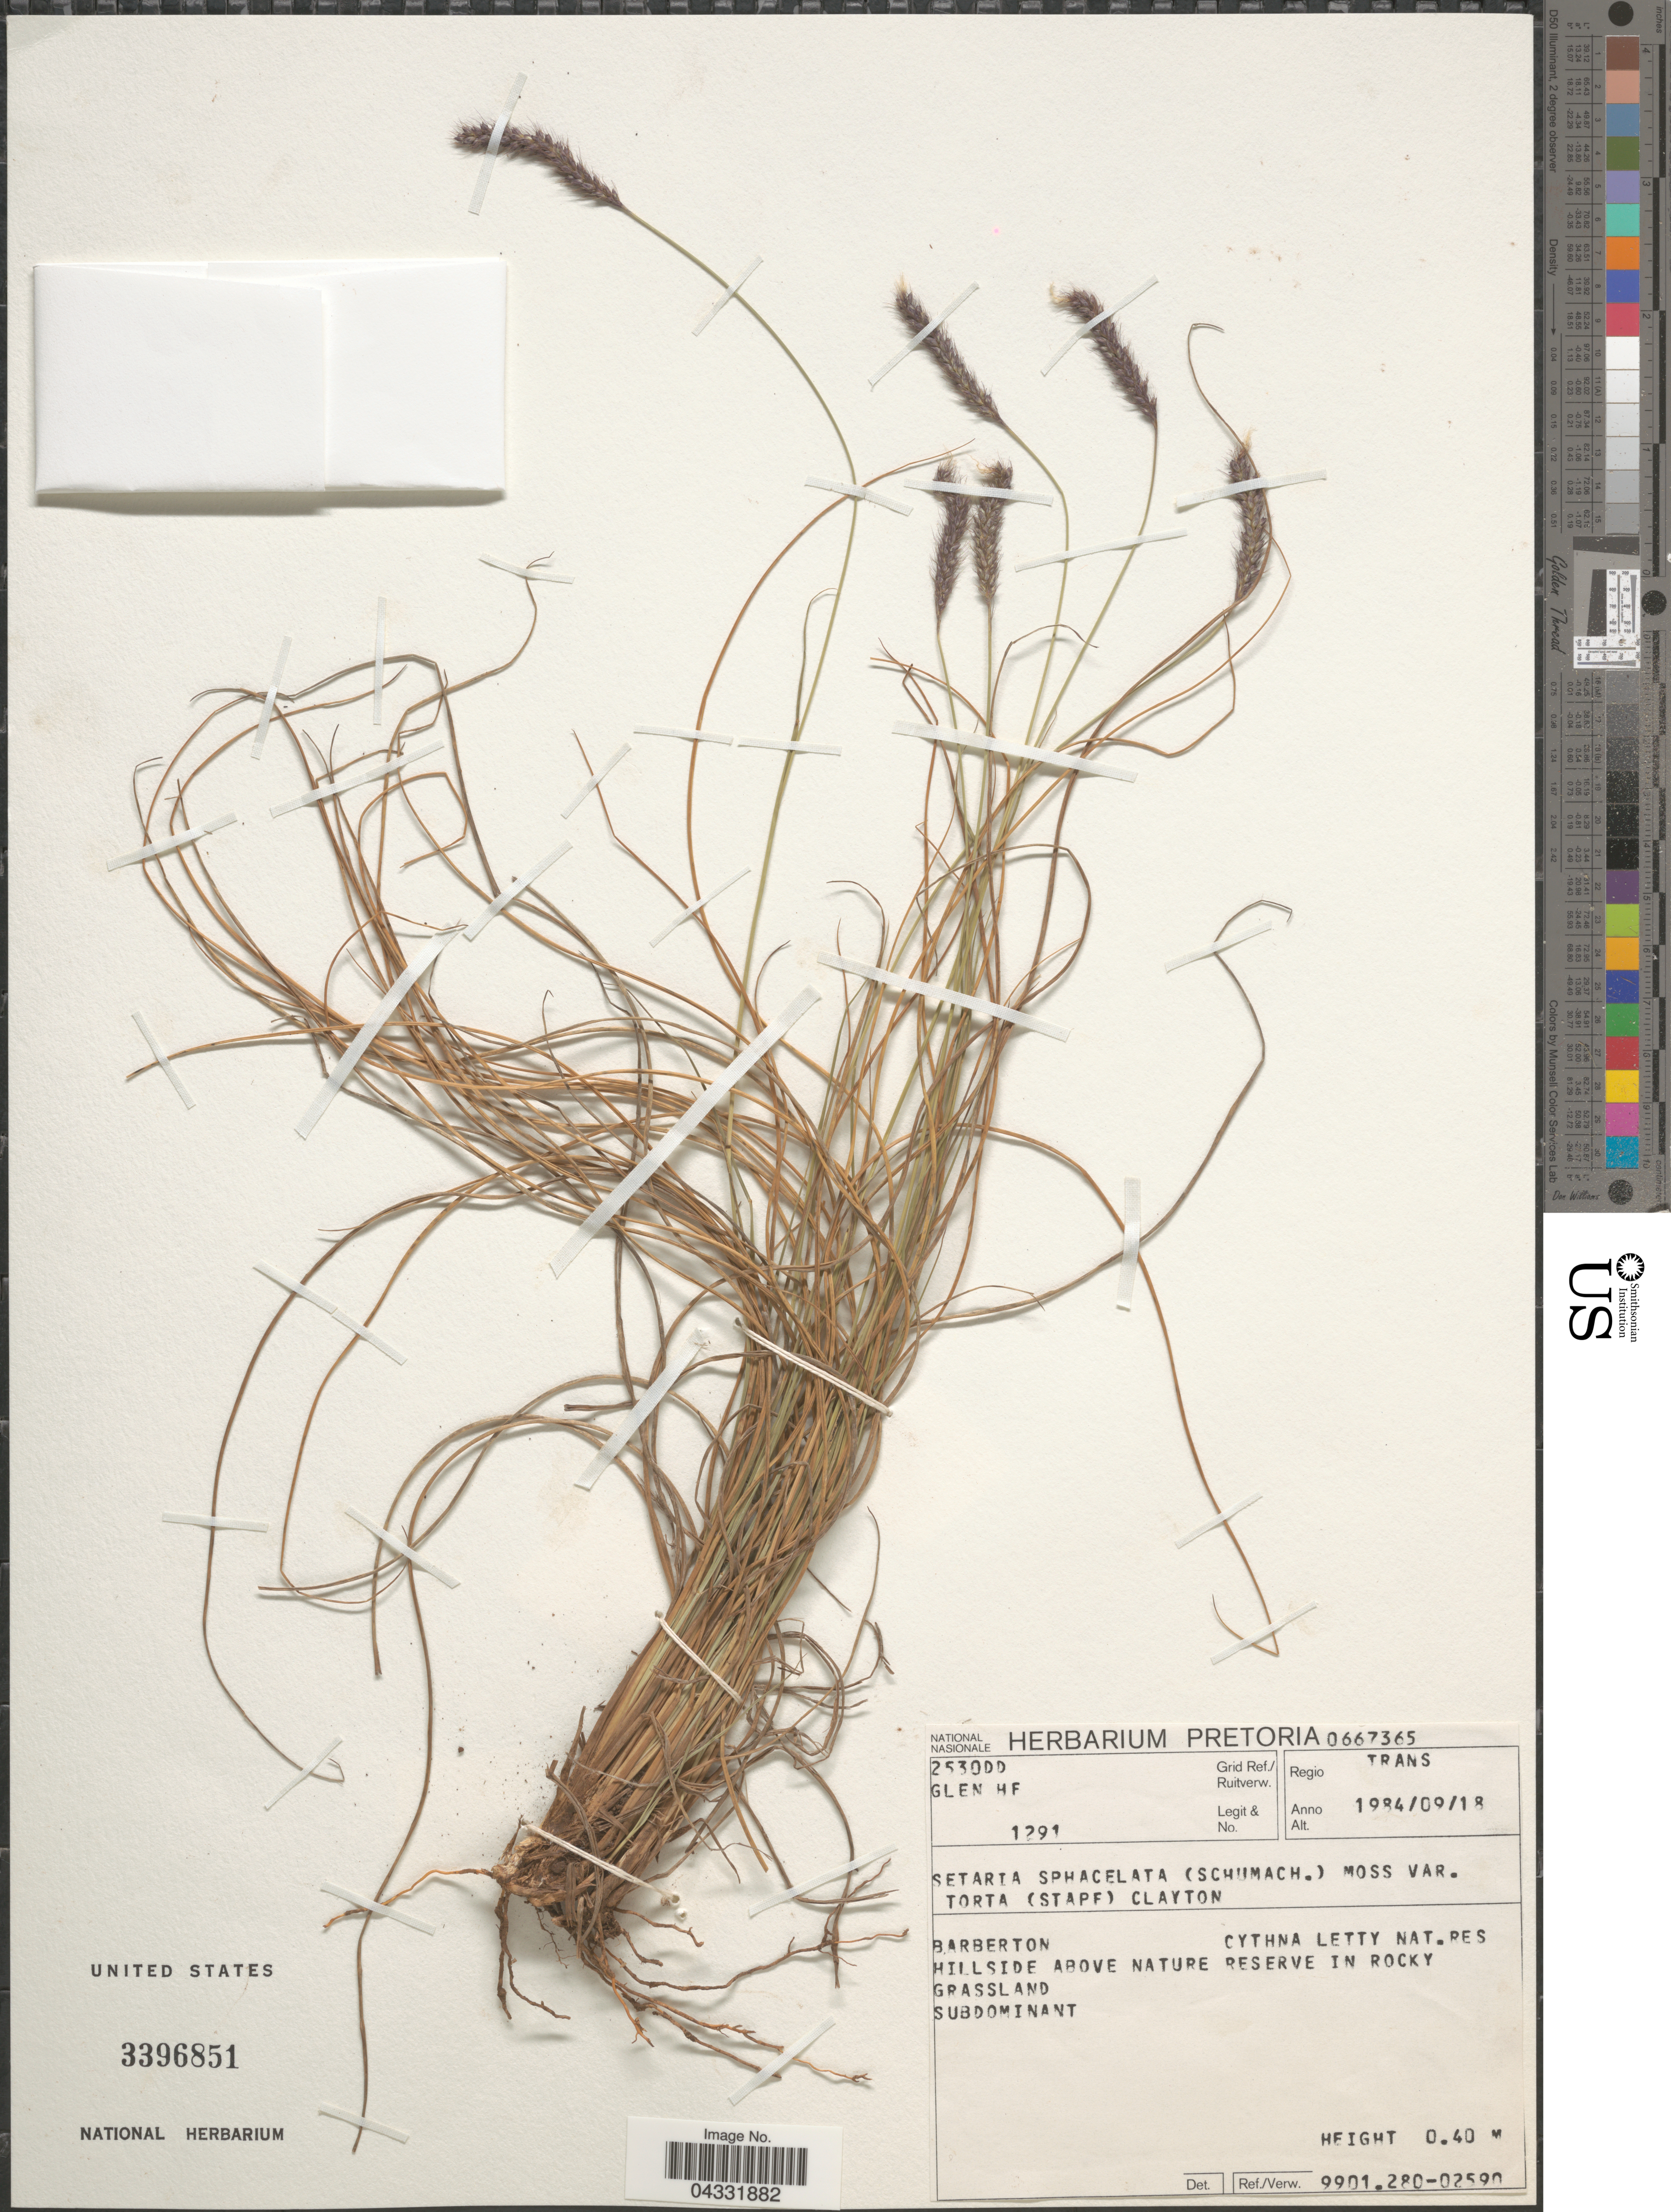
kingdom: Plantae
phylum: Tracheophyta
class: Liliopsida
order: Poales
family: Poaceae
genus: Setaria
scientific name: Setaria sphacelata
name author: (Schumach.) Stapf & Hubb. ex Moss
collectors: H. F. Glen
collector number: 1291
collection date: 1984-09-18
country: South Africa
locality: Grid. Ref./ Ruitverw. 2530DD. Regio Trans. Barberton. Cythna Letty Nat. Res. Hillside above Nature Reserve in rocky grassland.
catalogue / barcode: US 3396851